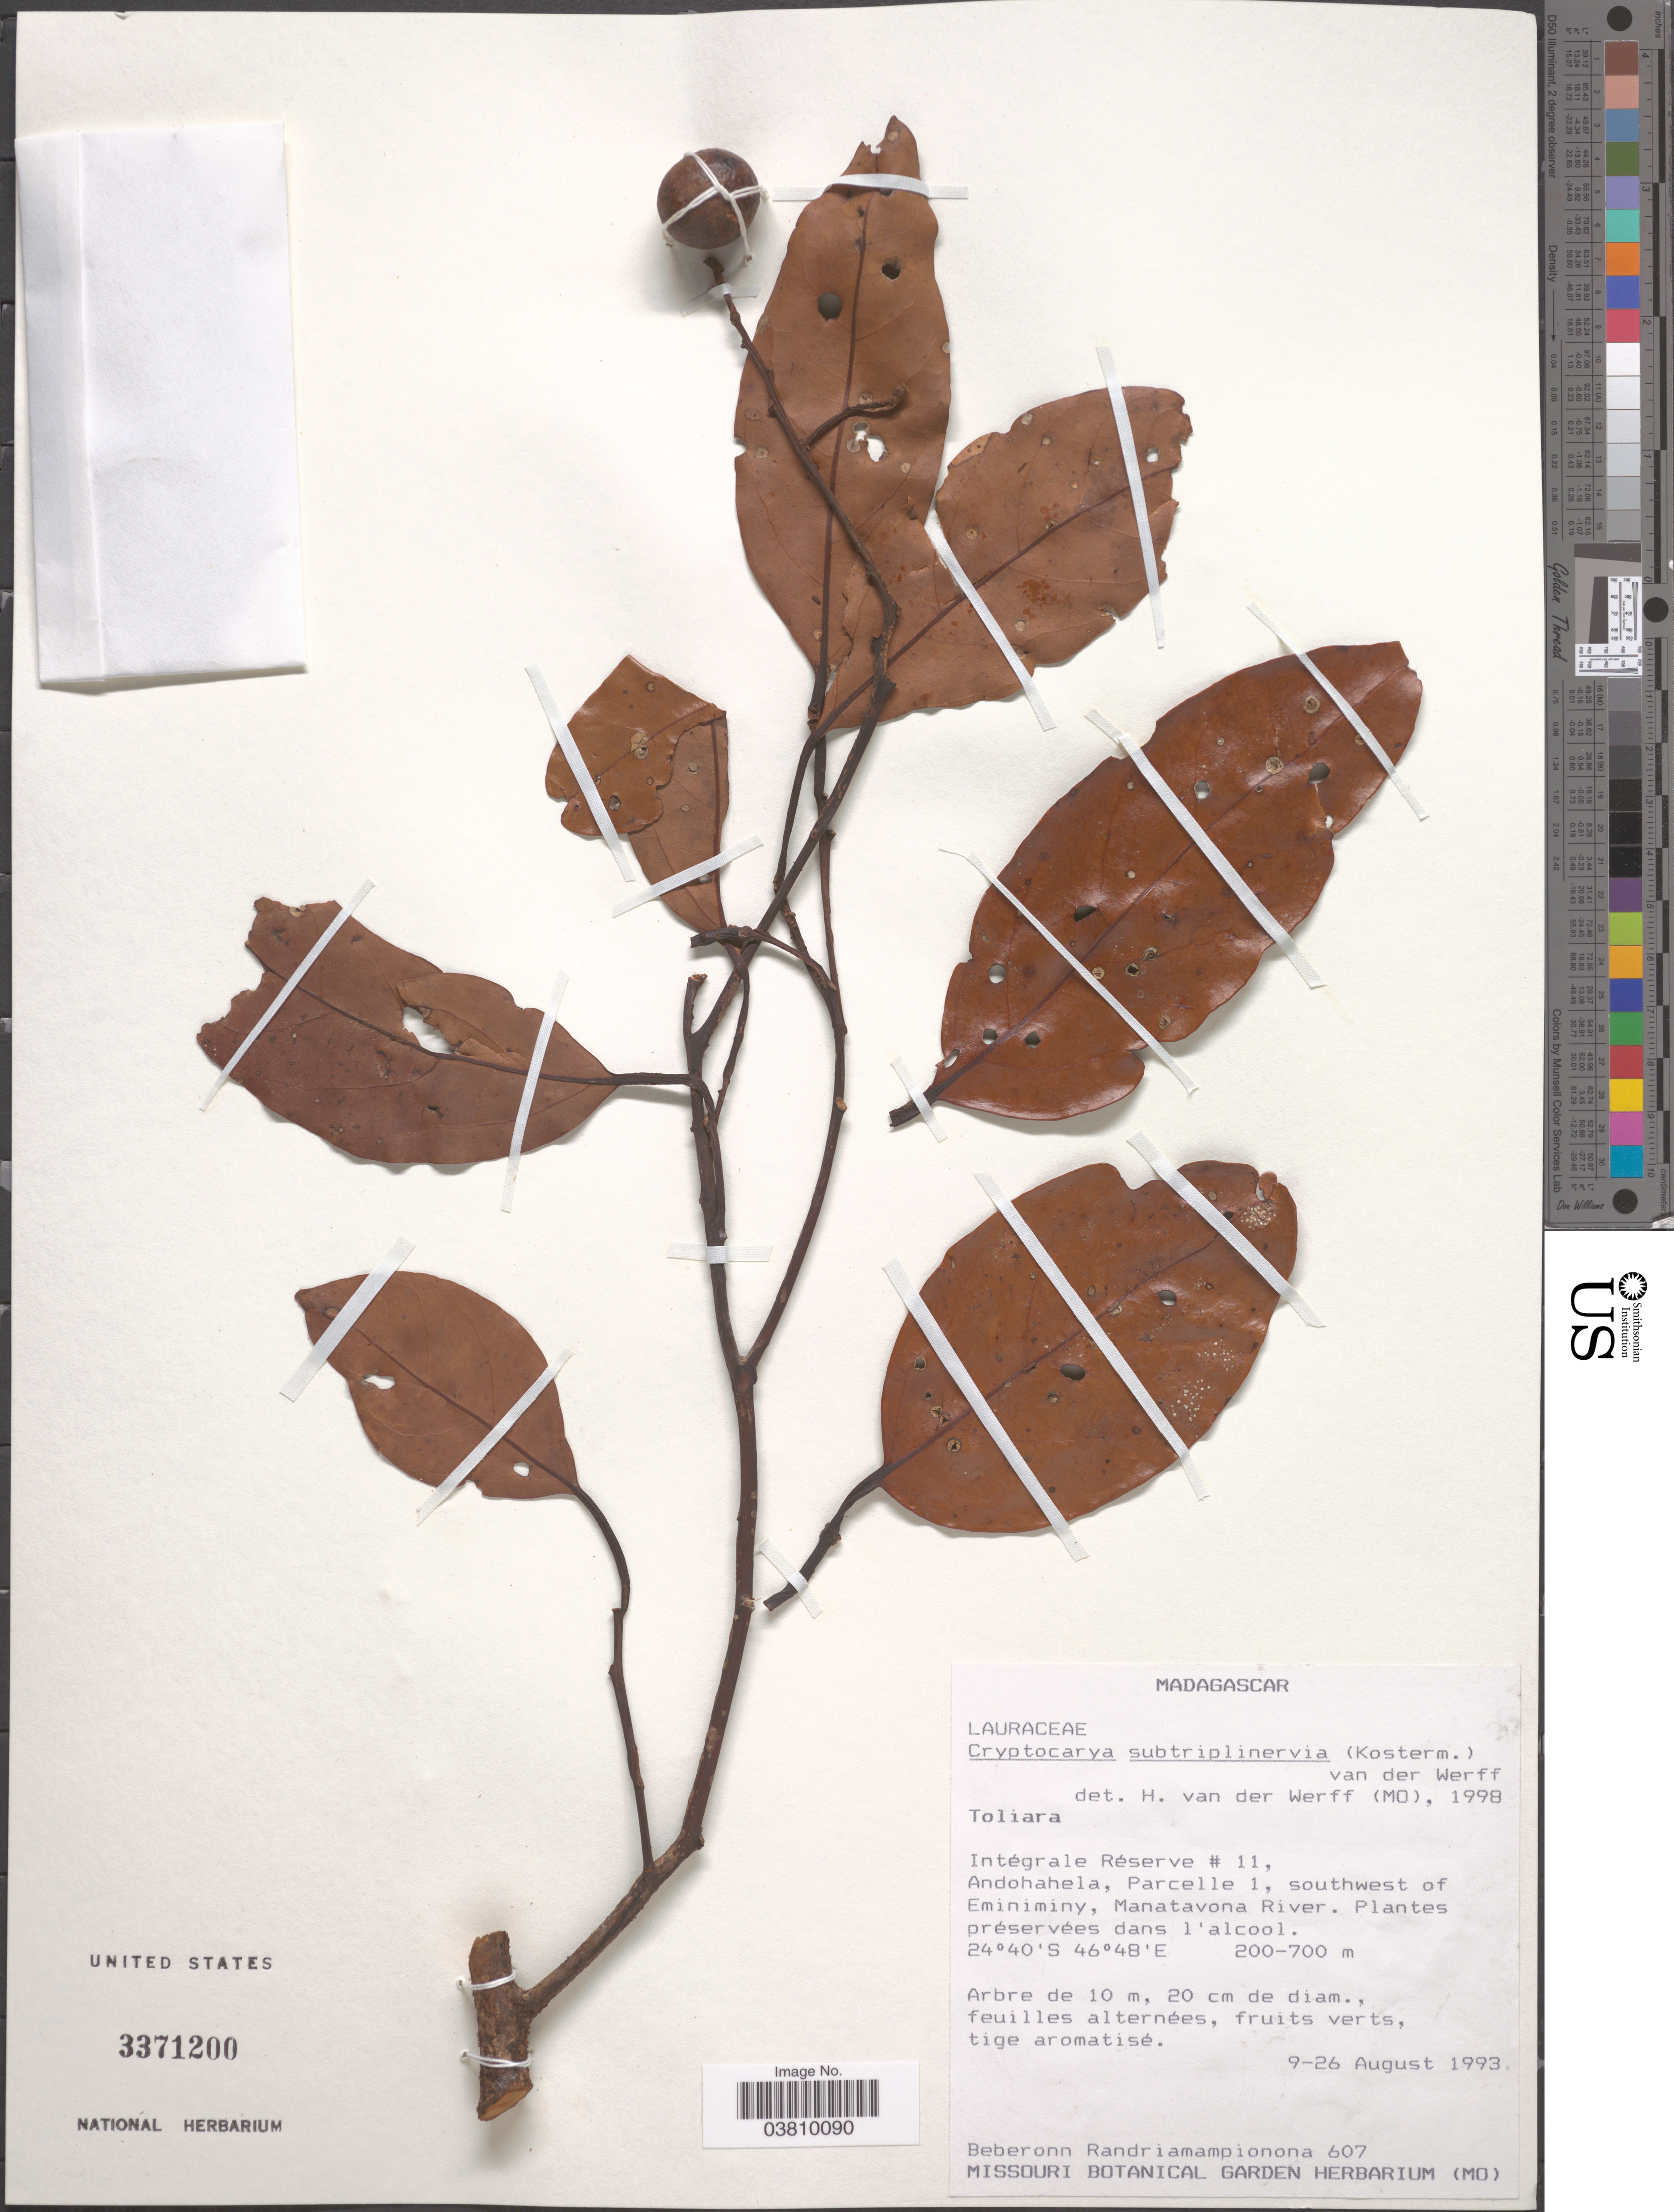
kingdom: Plantae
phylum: Tracheophyta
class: Magnoliopsida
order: Laurales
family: Lauraceae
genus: Cryptocarya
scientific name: Cryptocarya subtriplinervia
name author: (Kosterm.) van der Werff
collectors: B. Randriamampionona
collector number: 607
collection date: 1993-08-09/1993-08-26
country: Madagascar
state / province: Anosy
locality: Intégrale Réserve #11, Andohahela, Parcelle 1, southwest of Eminiminy, Manatavona River.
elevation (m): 200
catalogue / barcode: US 3371200